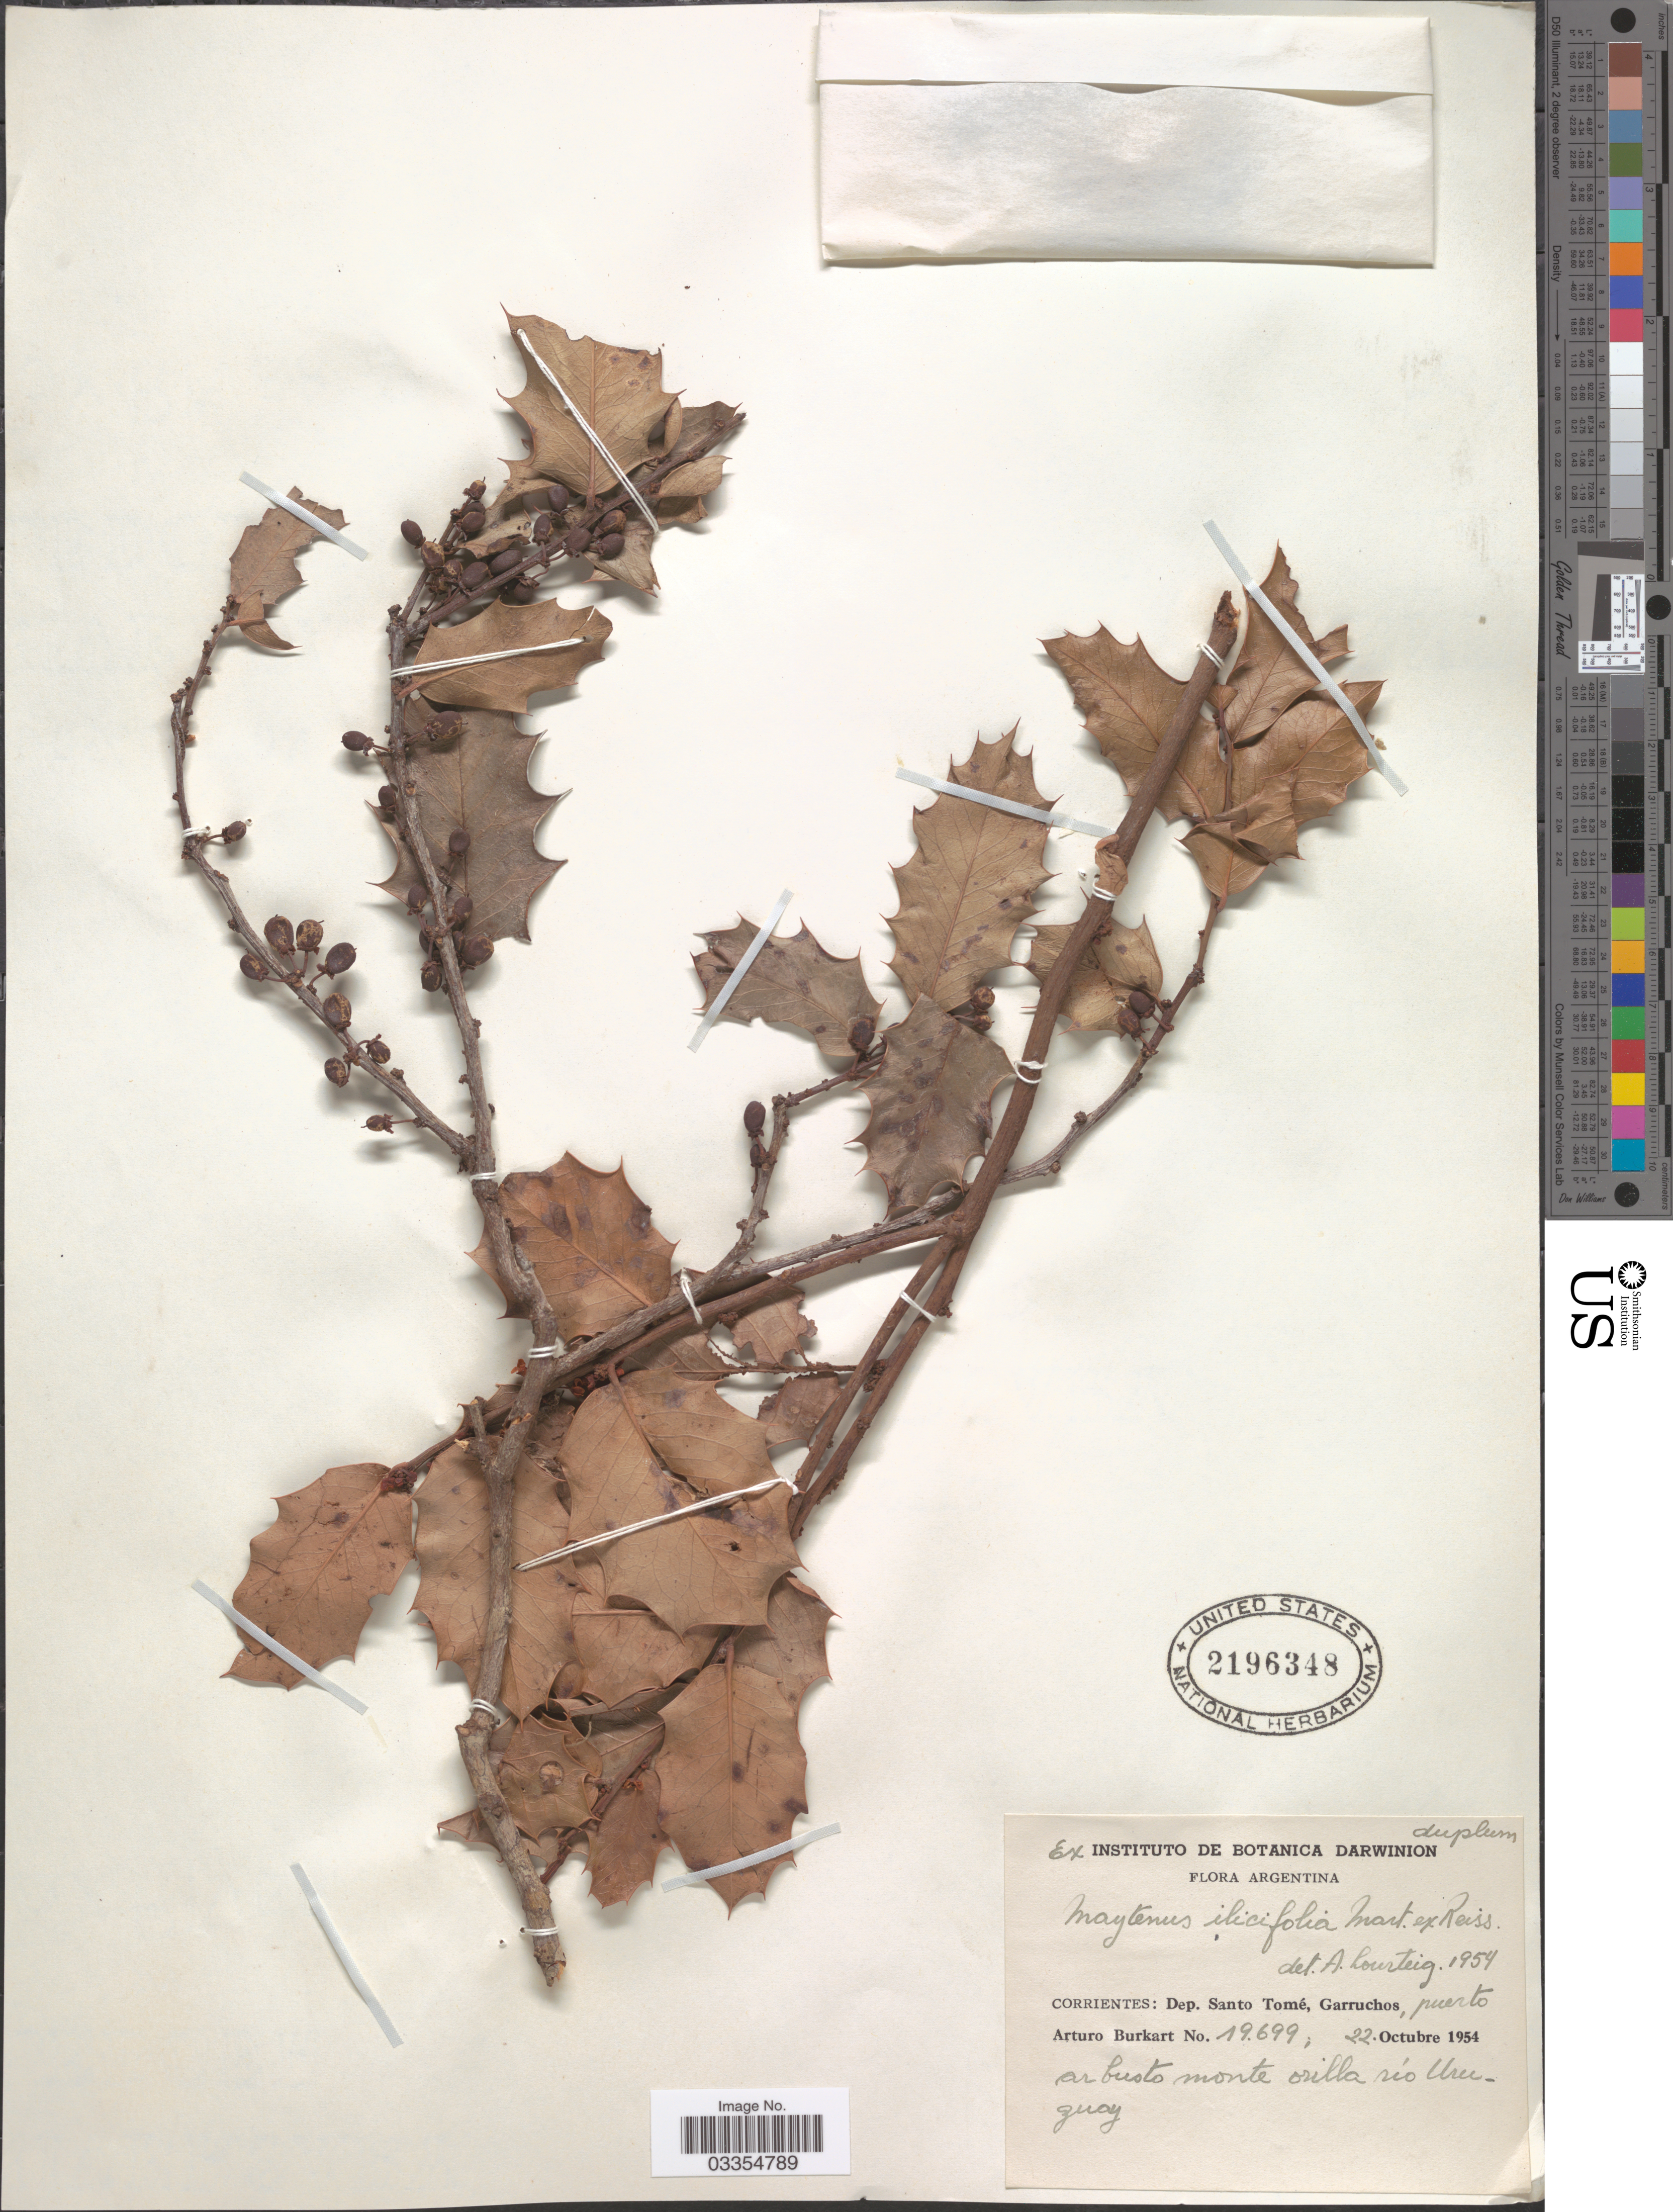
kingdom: Plantae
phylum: Tracheophyta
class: Magnoliopsida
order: Celastrales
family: Celastraceae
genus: Maytenus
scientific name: Maytenus ilicifolia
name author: (Schrad.) Planch.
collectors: A. E. Burkart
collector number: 19699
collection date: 1954-10-22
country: Argentina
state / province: Corrientes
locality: Dep. Santo Tomé, Garruchos, puerto arbusto monte orilla río Uruguay.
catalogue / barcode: US 2196348